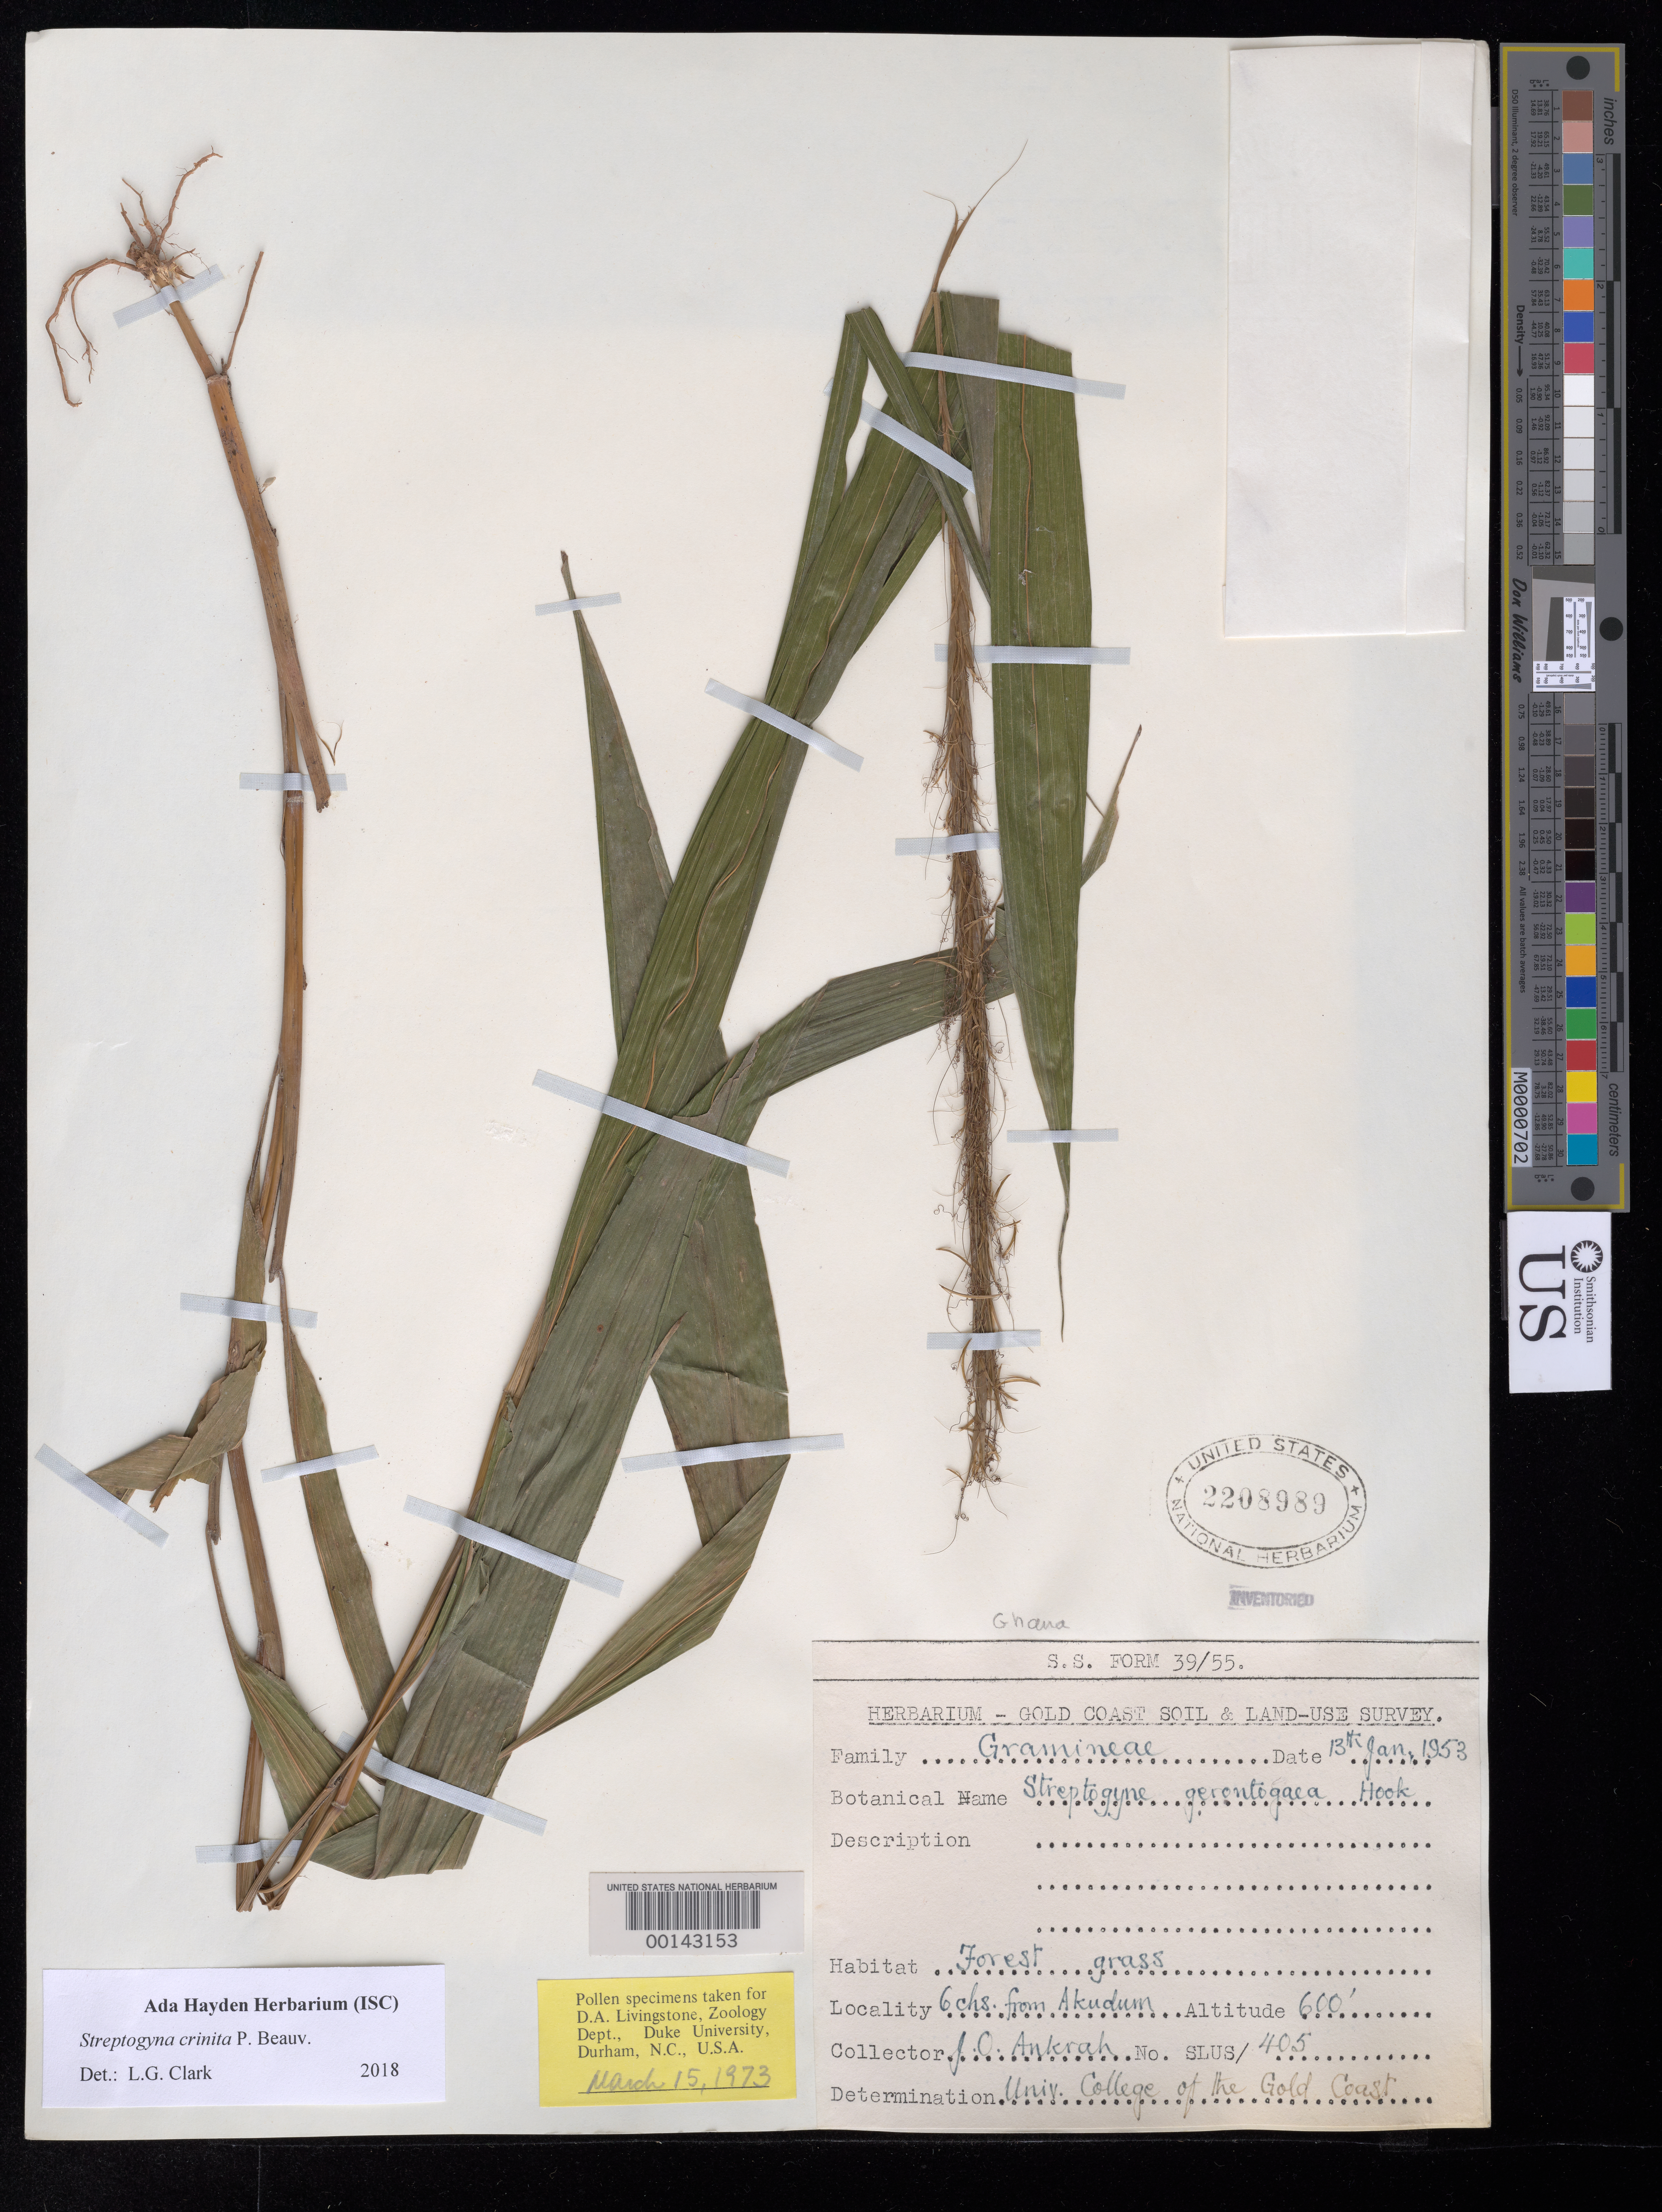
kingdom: Plantae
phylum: Tracheophyta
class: Liliopsida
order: Poales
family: Poaceae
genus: Streptogyna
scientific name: Streptogyna crinita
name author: P. Beauv.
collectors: J. Ankrah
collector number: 405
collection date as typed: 13 Jan 1953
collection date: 1953-01-13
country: Ghana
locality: Akudum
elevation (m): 183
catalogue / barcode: US 2208989